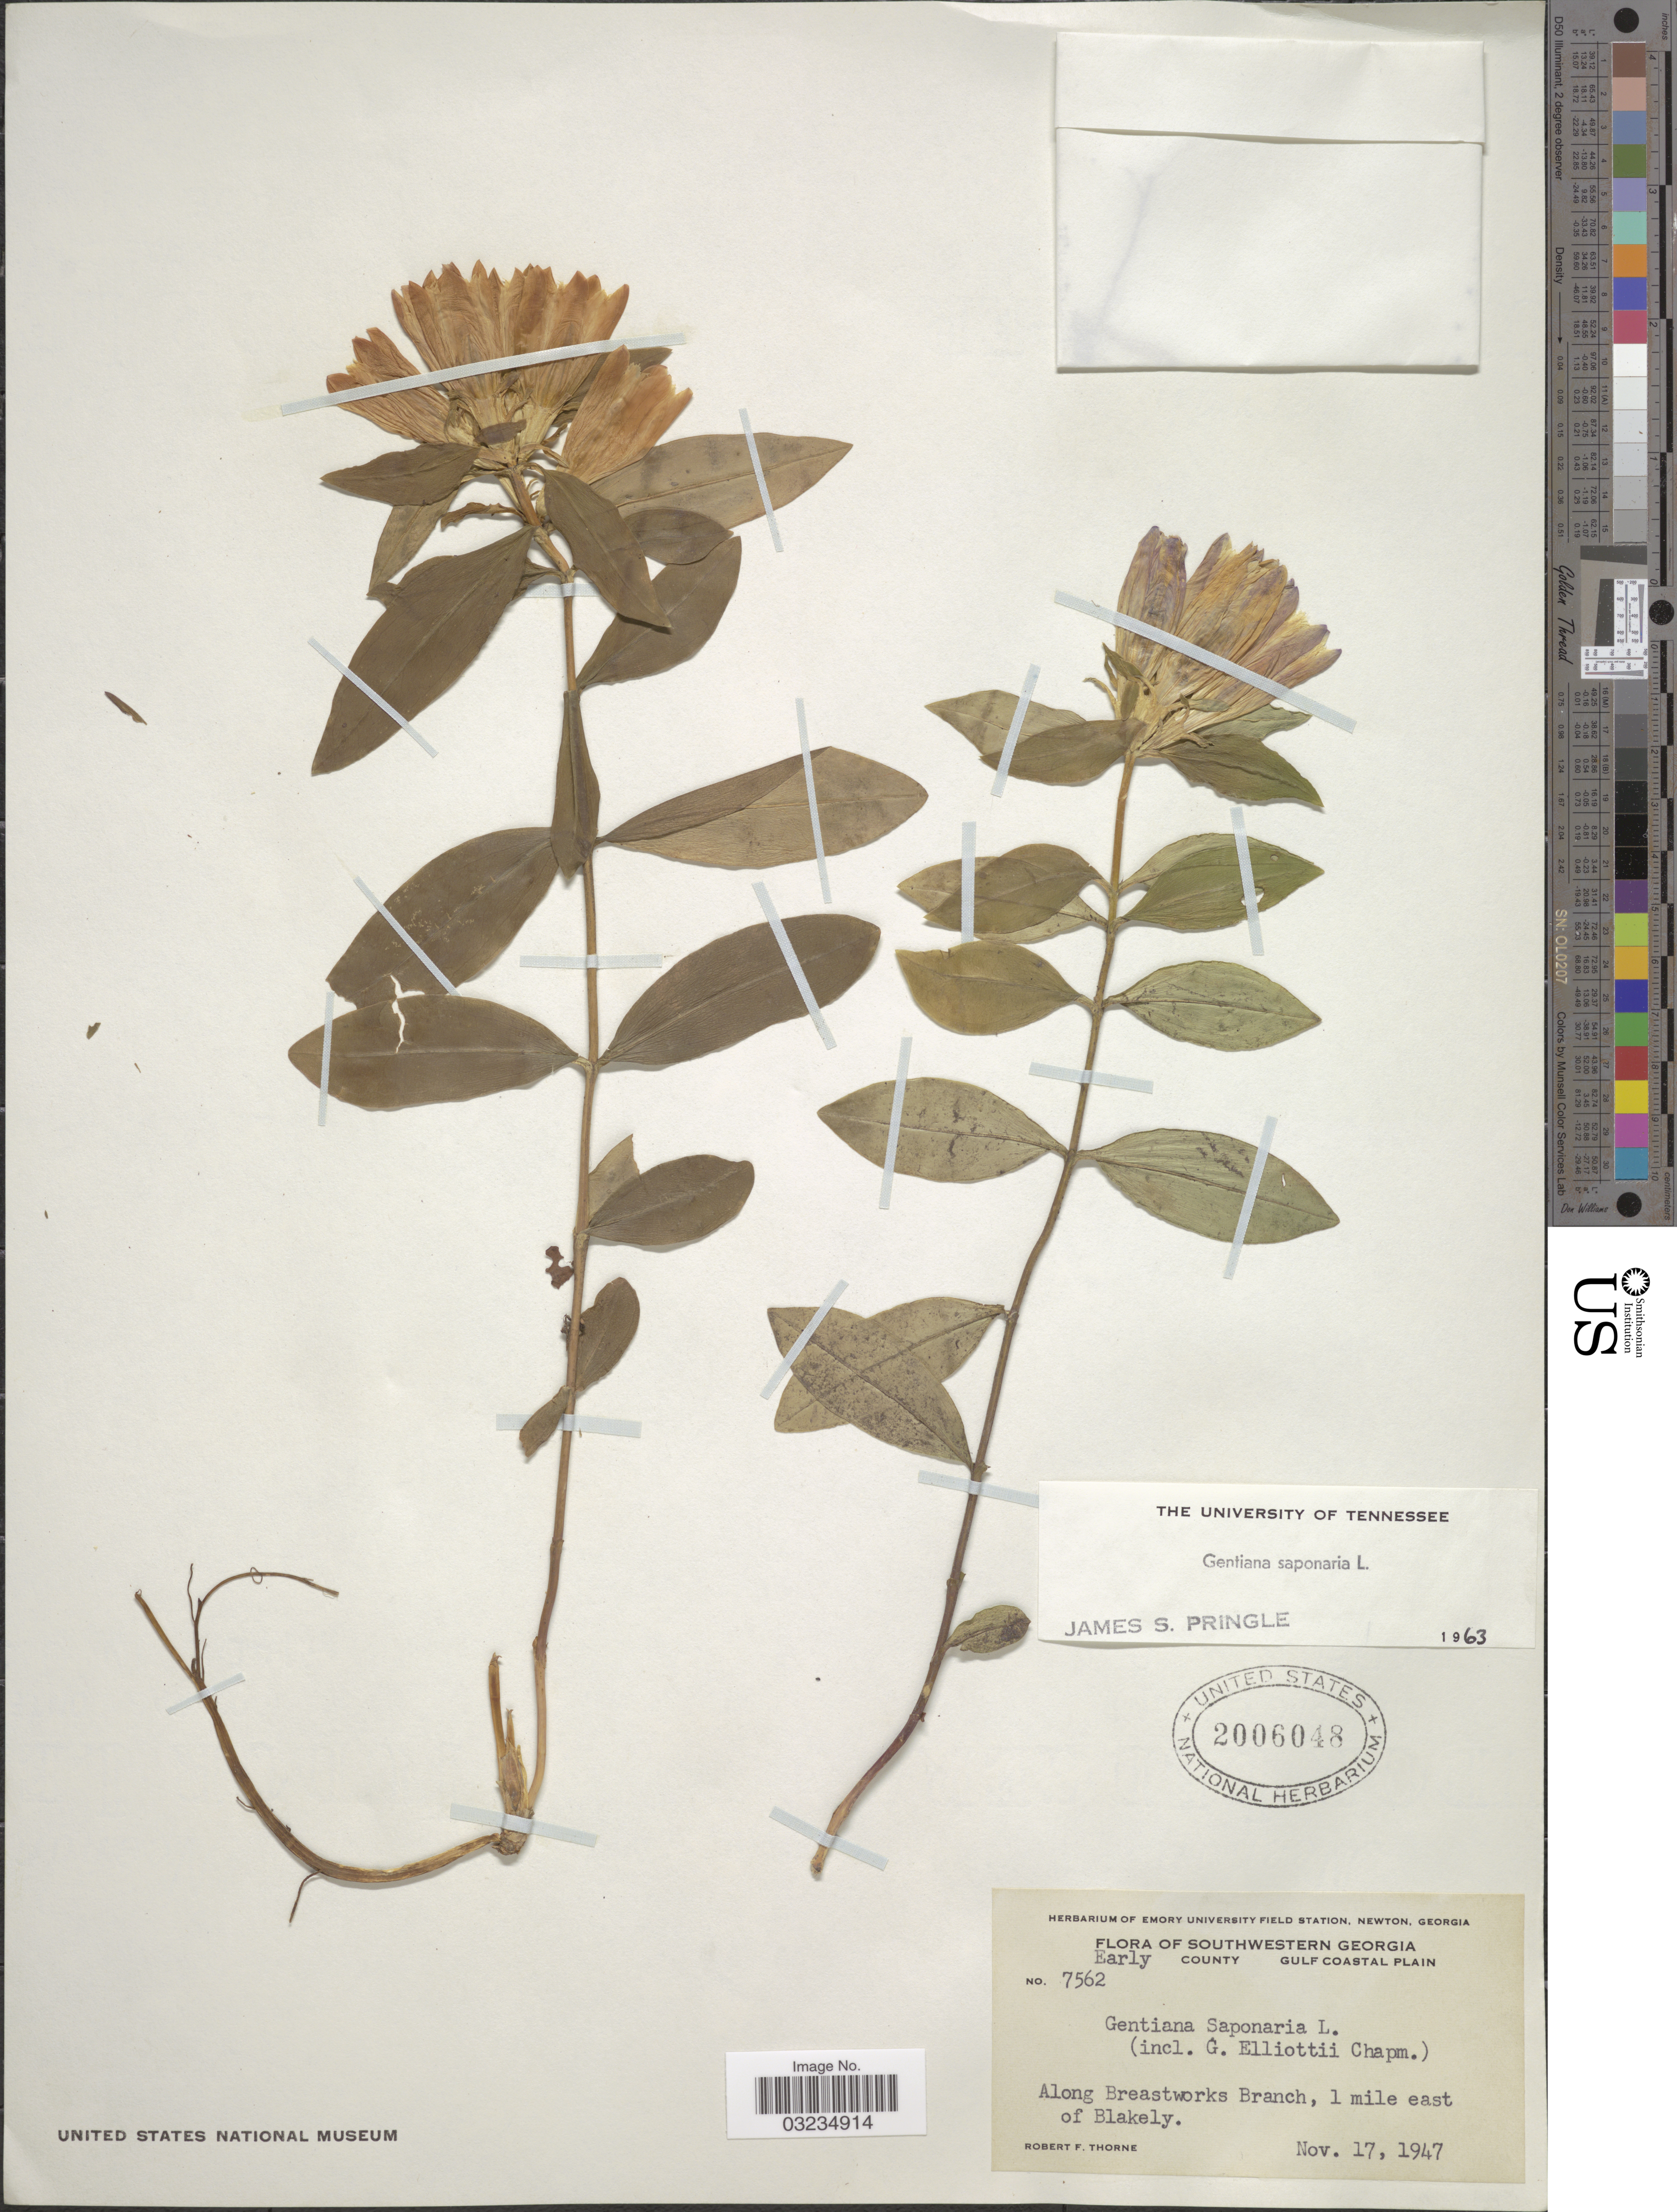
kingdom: Plantae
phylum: Tracheophyta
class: Magnoliopsida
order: Gentianales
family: Gentianaceae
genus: Gentiana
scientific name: Gentiana saponaria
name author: L.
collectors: R. F. Thorne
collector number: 7562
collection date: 1947-11-17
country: United States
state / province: Georgia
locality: Southwestern Georgia. Early County. Gulf Coastal Plain. Along Breastworks Branch, 1 mile east of Blakely.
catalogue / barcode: US 2006048